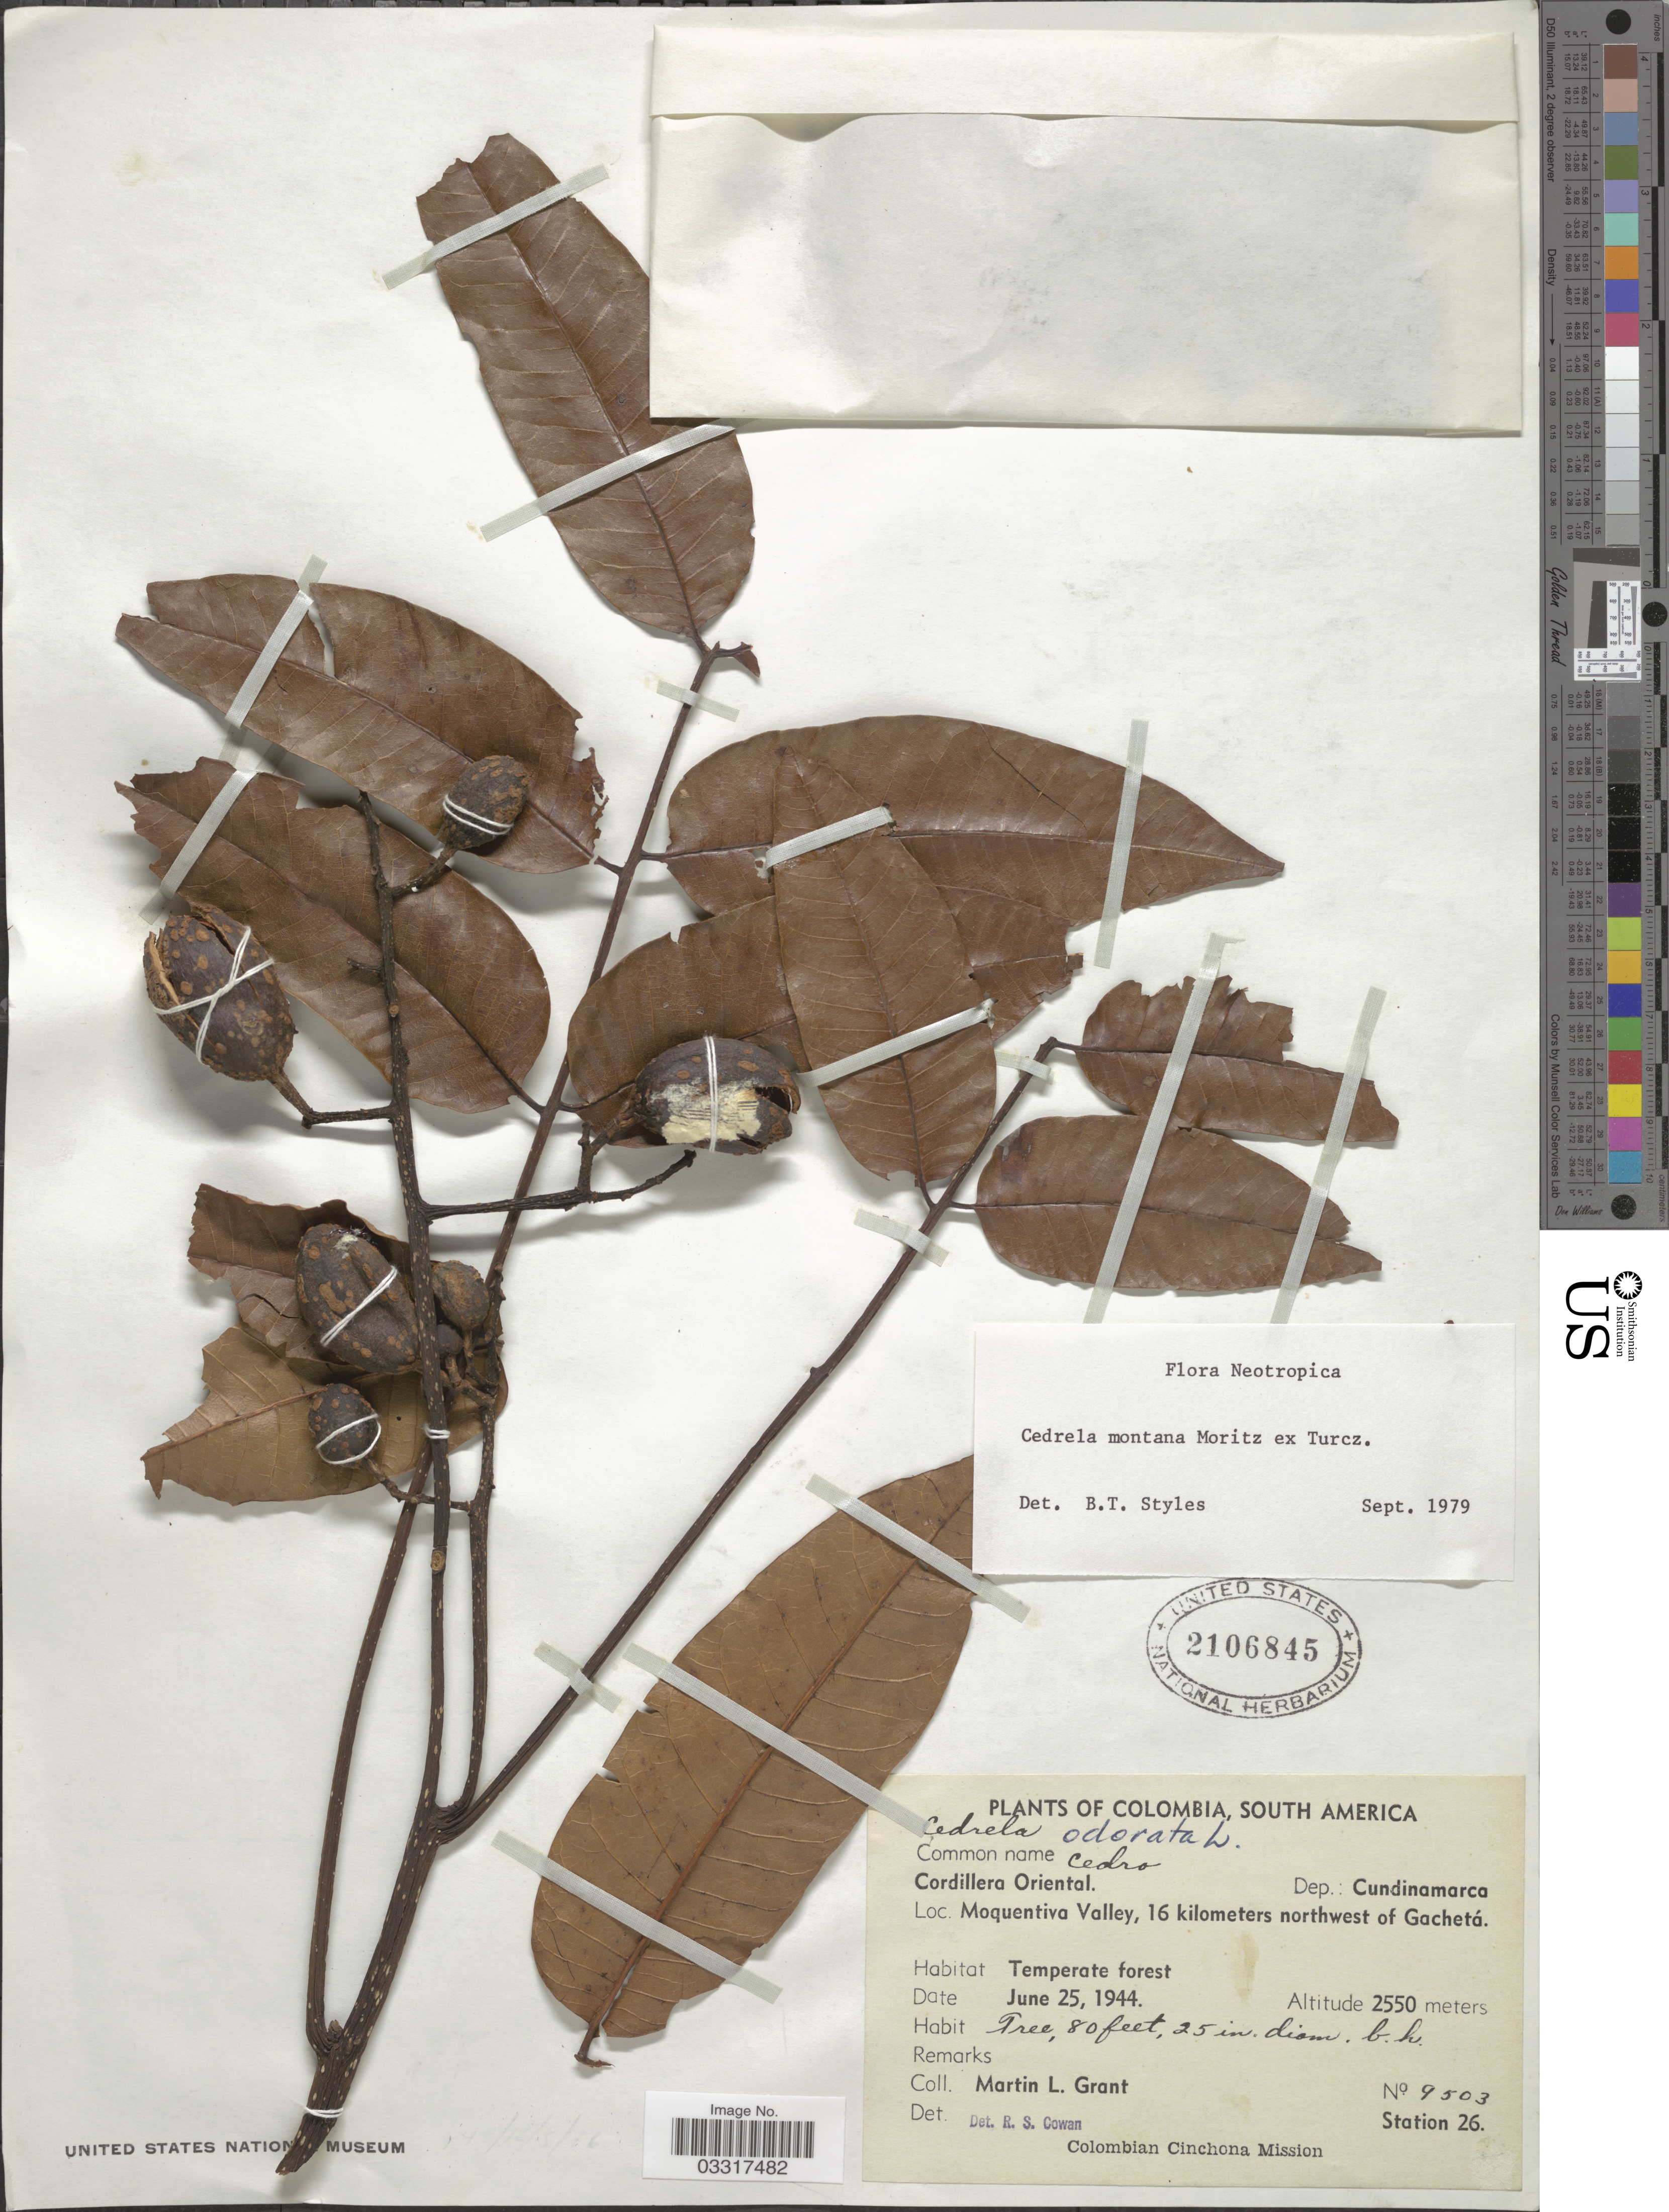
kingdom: Plantae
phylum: Tracheophyta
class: Magnoliopsida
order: Sapindales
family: Meliaceae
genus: Cedrela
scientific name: Cedrela montana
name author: Moritz ex Turcz.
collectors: M. L. Grant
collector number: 9503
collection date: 1944-06-25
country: Colombia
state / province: Cundinamarca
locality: Cordillera Oriental. Dep.: Cundinamarca. Moquentiva Valley, 16 kilometers northwest of Gachetá.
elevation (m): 2550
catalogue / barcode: US 2106845